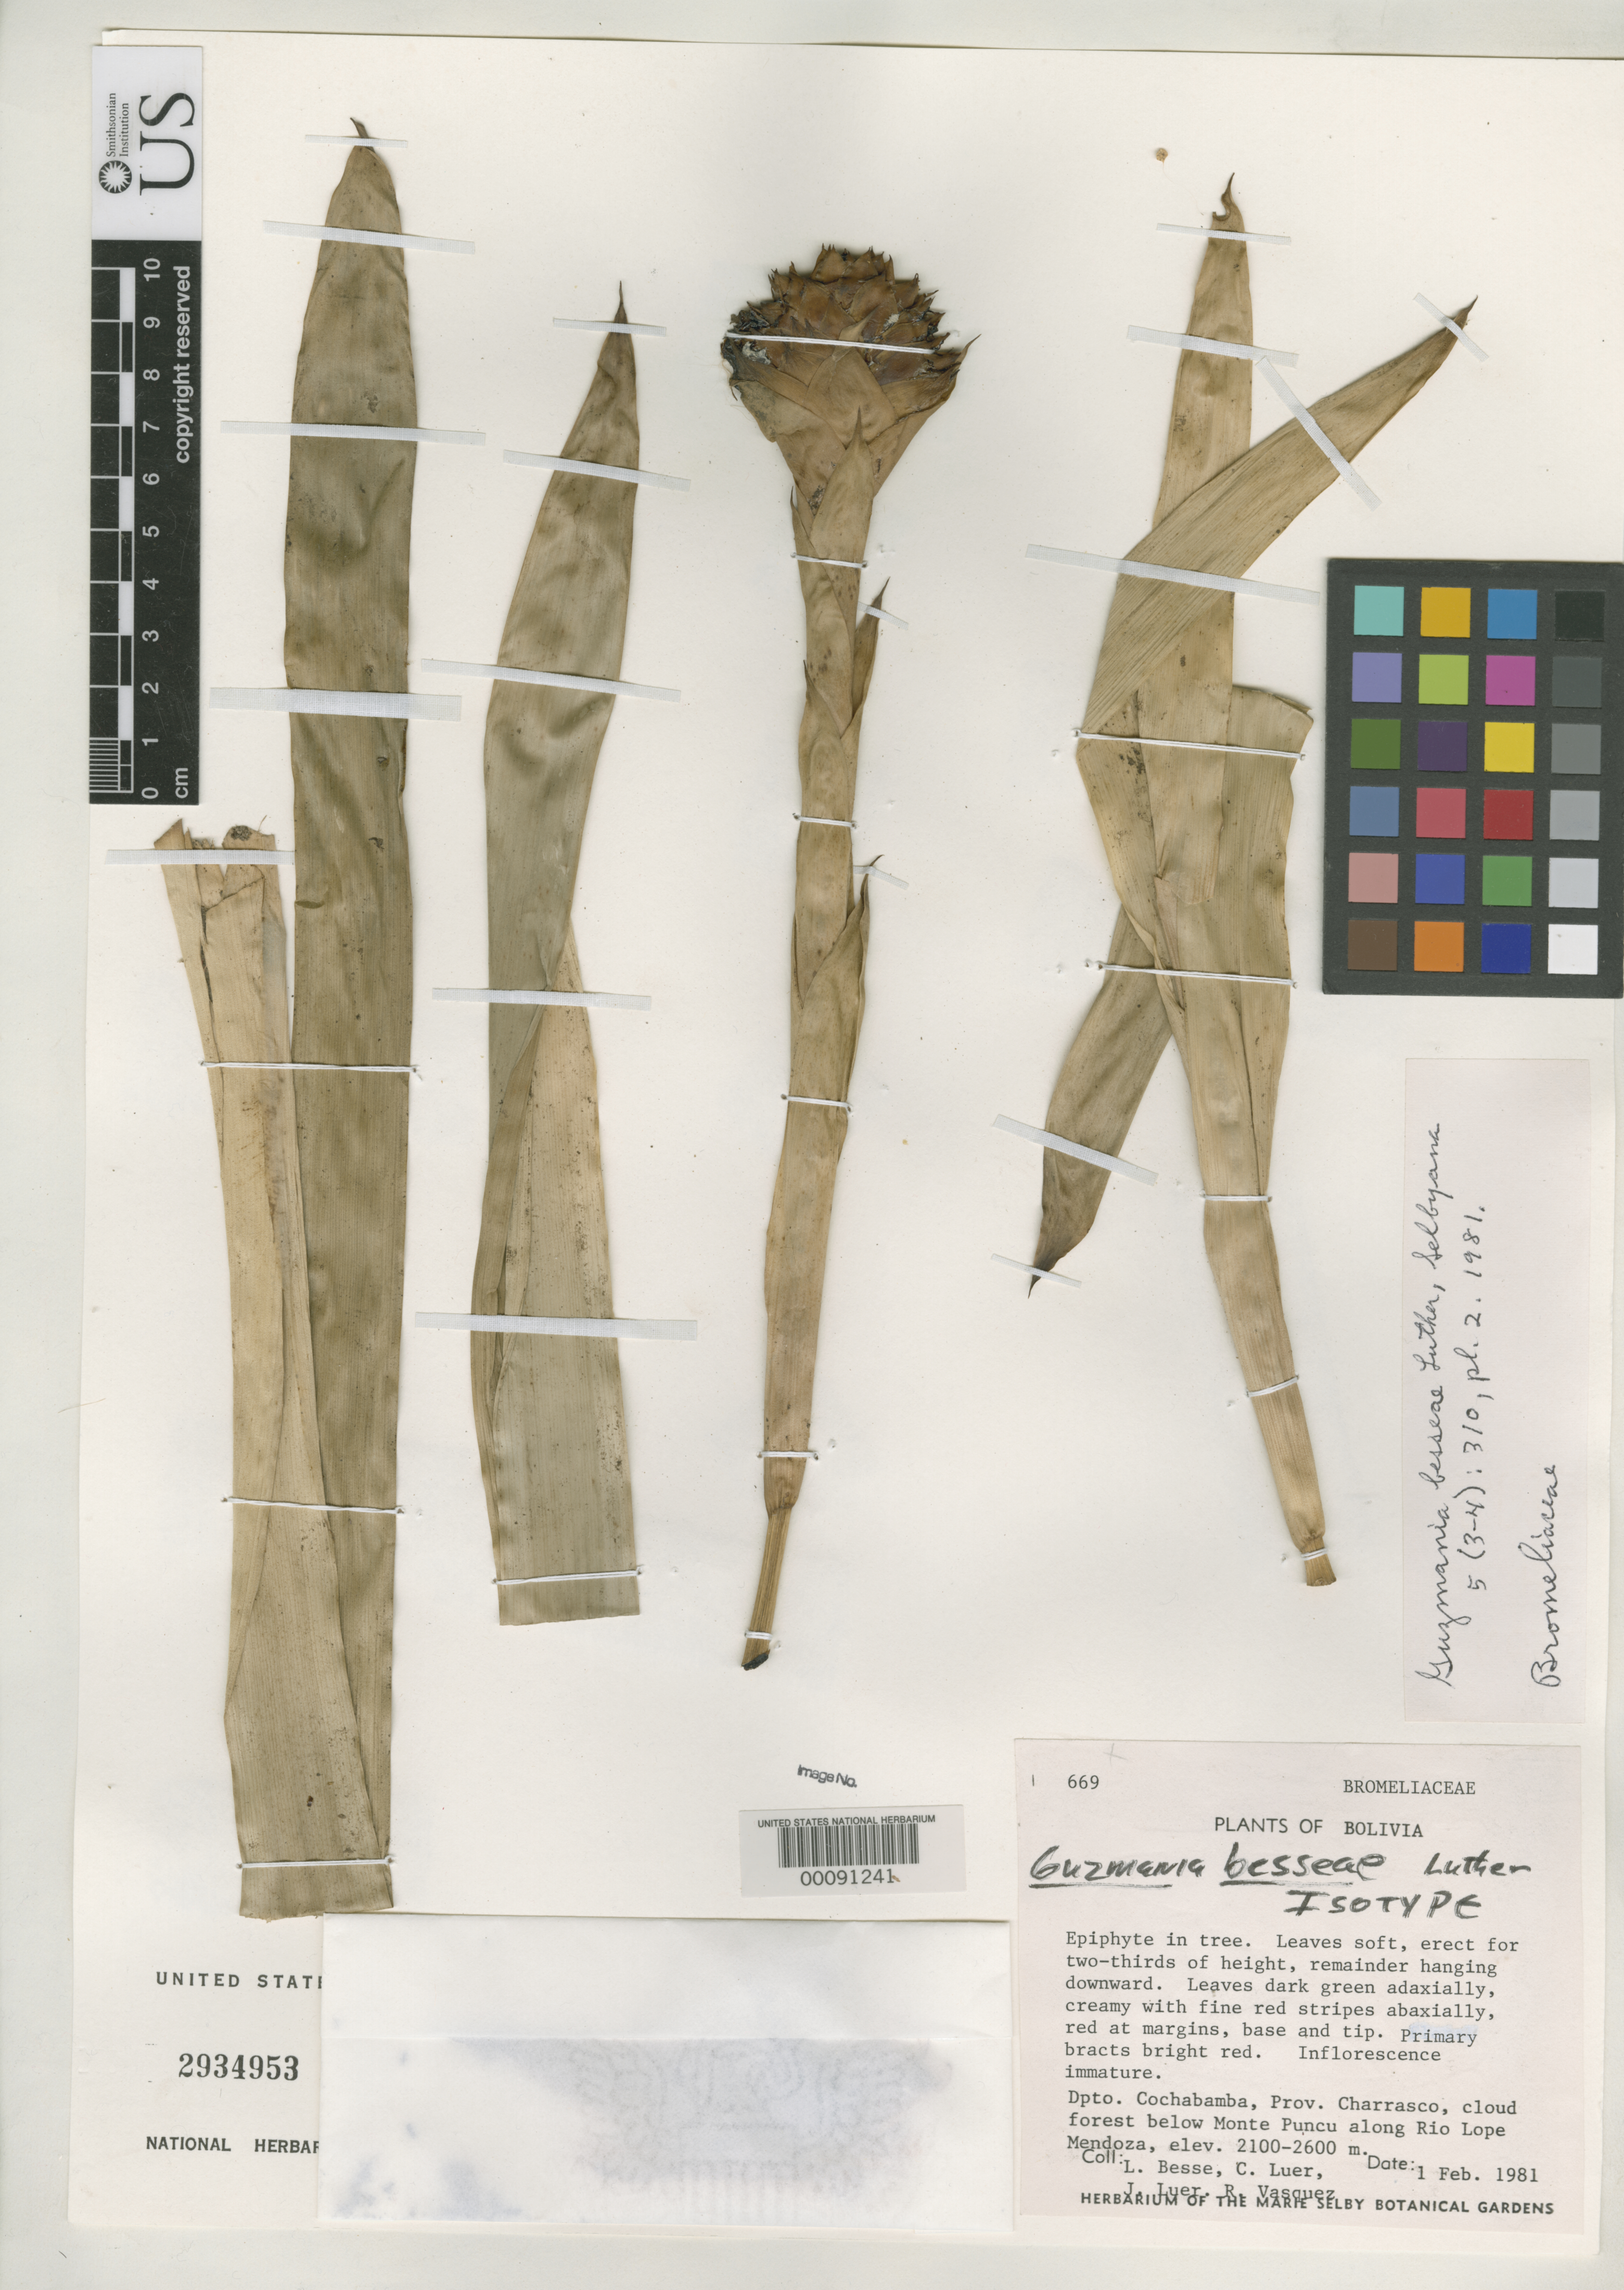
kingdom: Plantae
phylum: Tracheophyta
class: Liliopsida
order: Poales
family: Bromeliaceae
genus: Guzmania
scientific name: Guzmania besseae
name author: H. Luther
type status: Isotype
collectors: Libby Besse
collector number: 669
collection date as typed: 01 Feb 1981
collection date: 1981-02-01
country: Bolivia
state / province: Cochabamba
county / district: Charrasco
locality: Monte Puncu along Rio Lope Mendoza.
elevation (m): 2100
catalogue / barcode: US 2934953